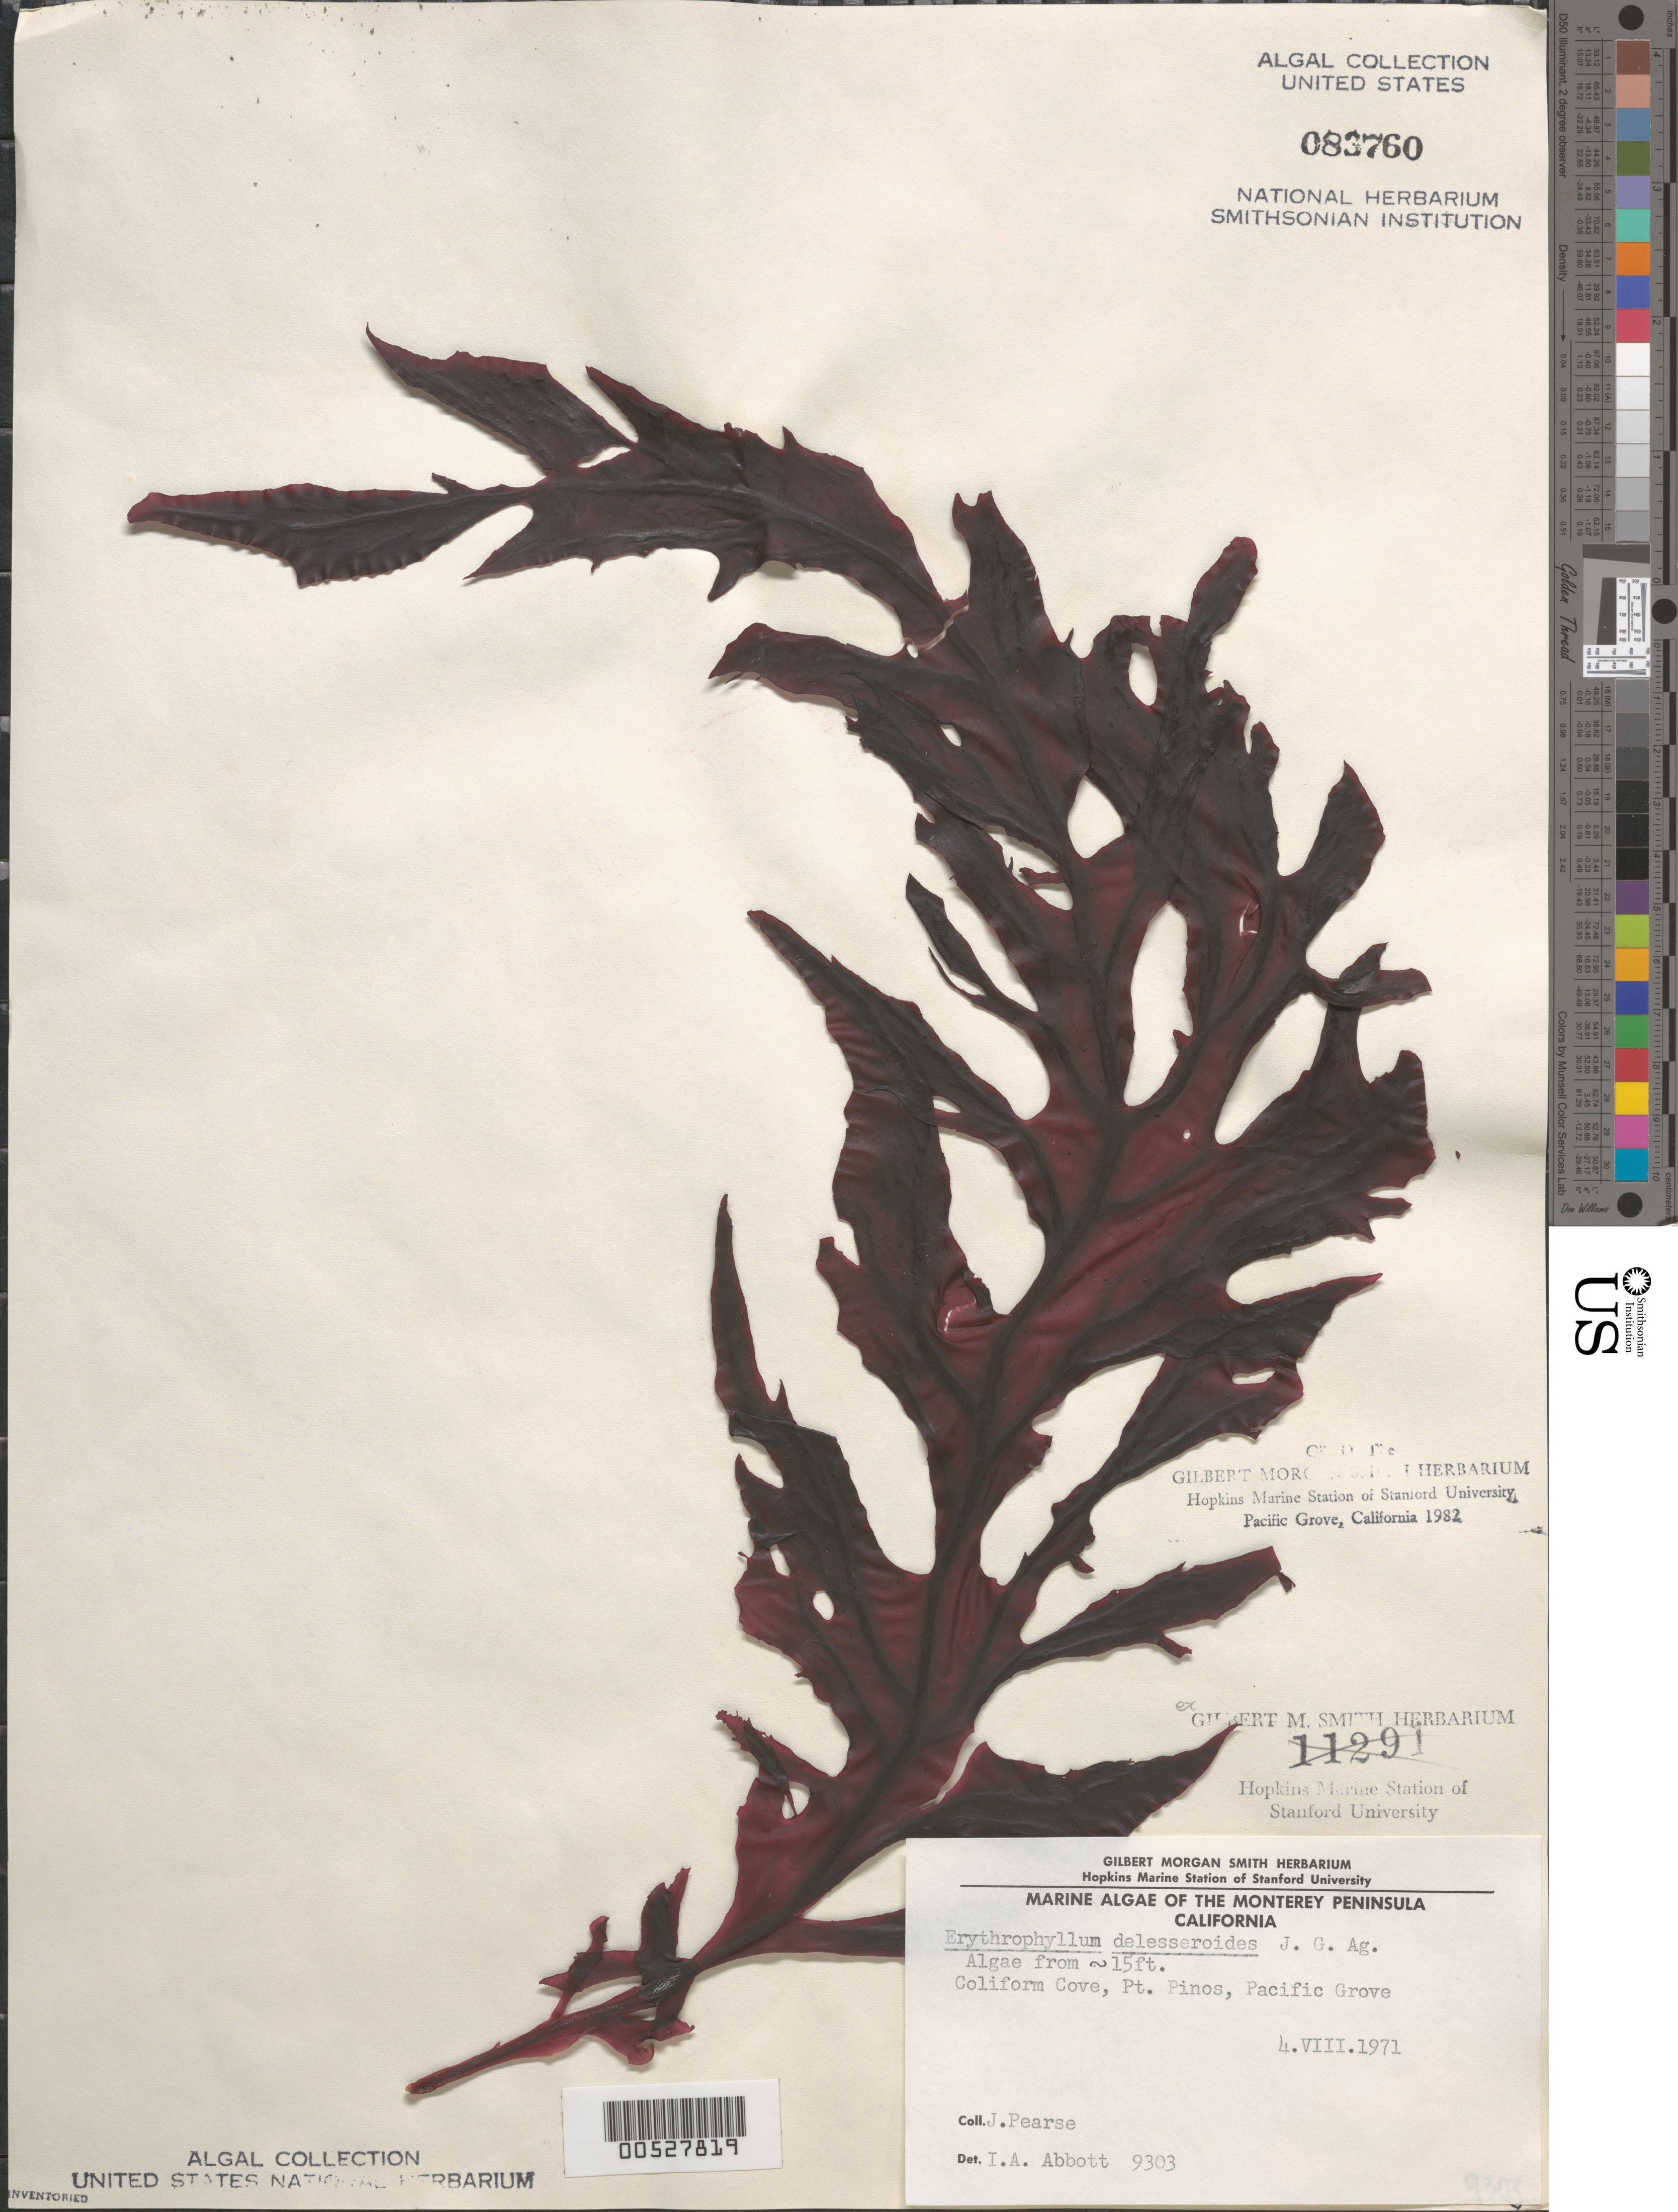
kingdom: Plantae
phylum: Rhodophyta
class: Florideophyceae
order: Gigartinales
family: Kallymeniaceae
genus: Erythrophyllum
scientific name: Erythrophyllum delesserioides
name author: J. Agardh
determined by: Abbott, Isabella A.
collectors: J. Pearse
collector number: IAA 9303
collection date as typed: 04 Aug 1971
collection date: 1971-08-04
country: United States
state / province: California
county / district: Monterey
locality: Coliform Cove, Point Pinos, Pacific Grove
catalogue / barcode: US 83760